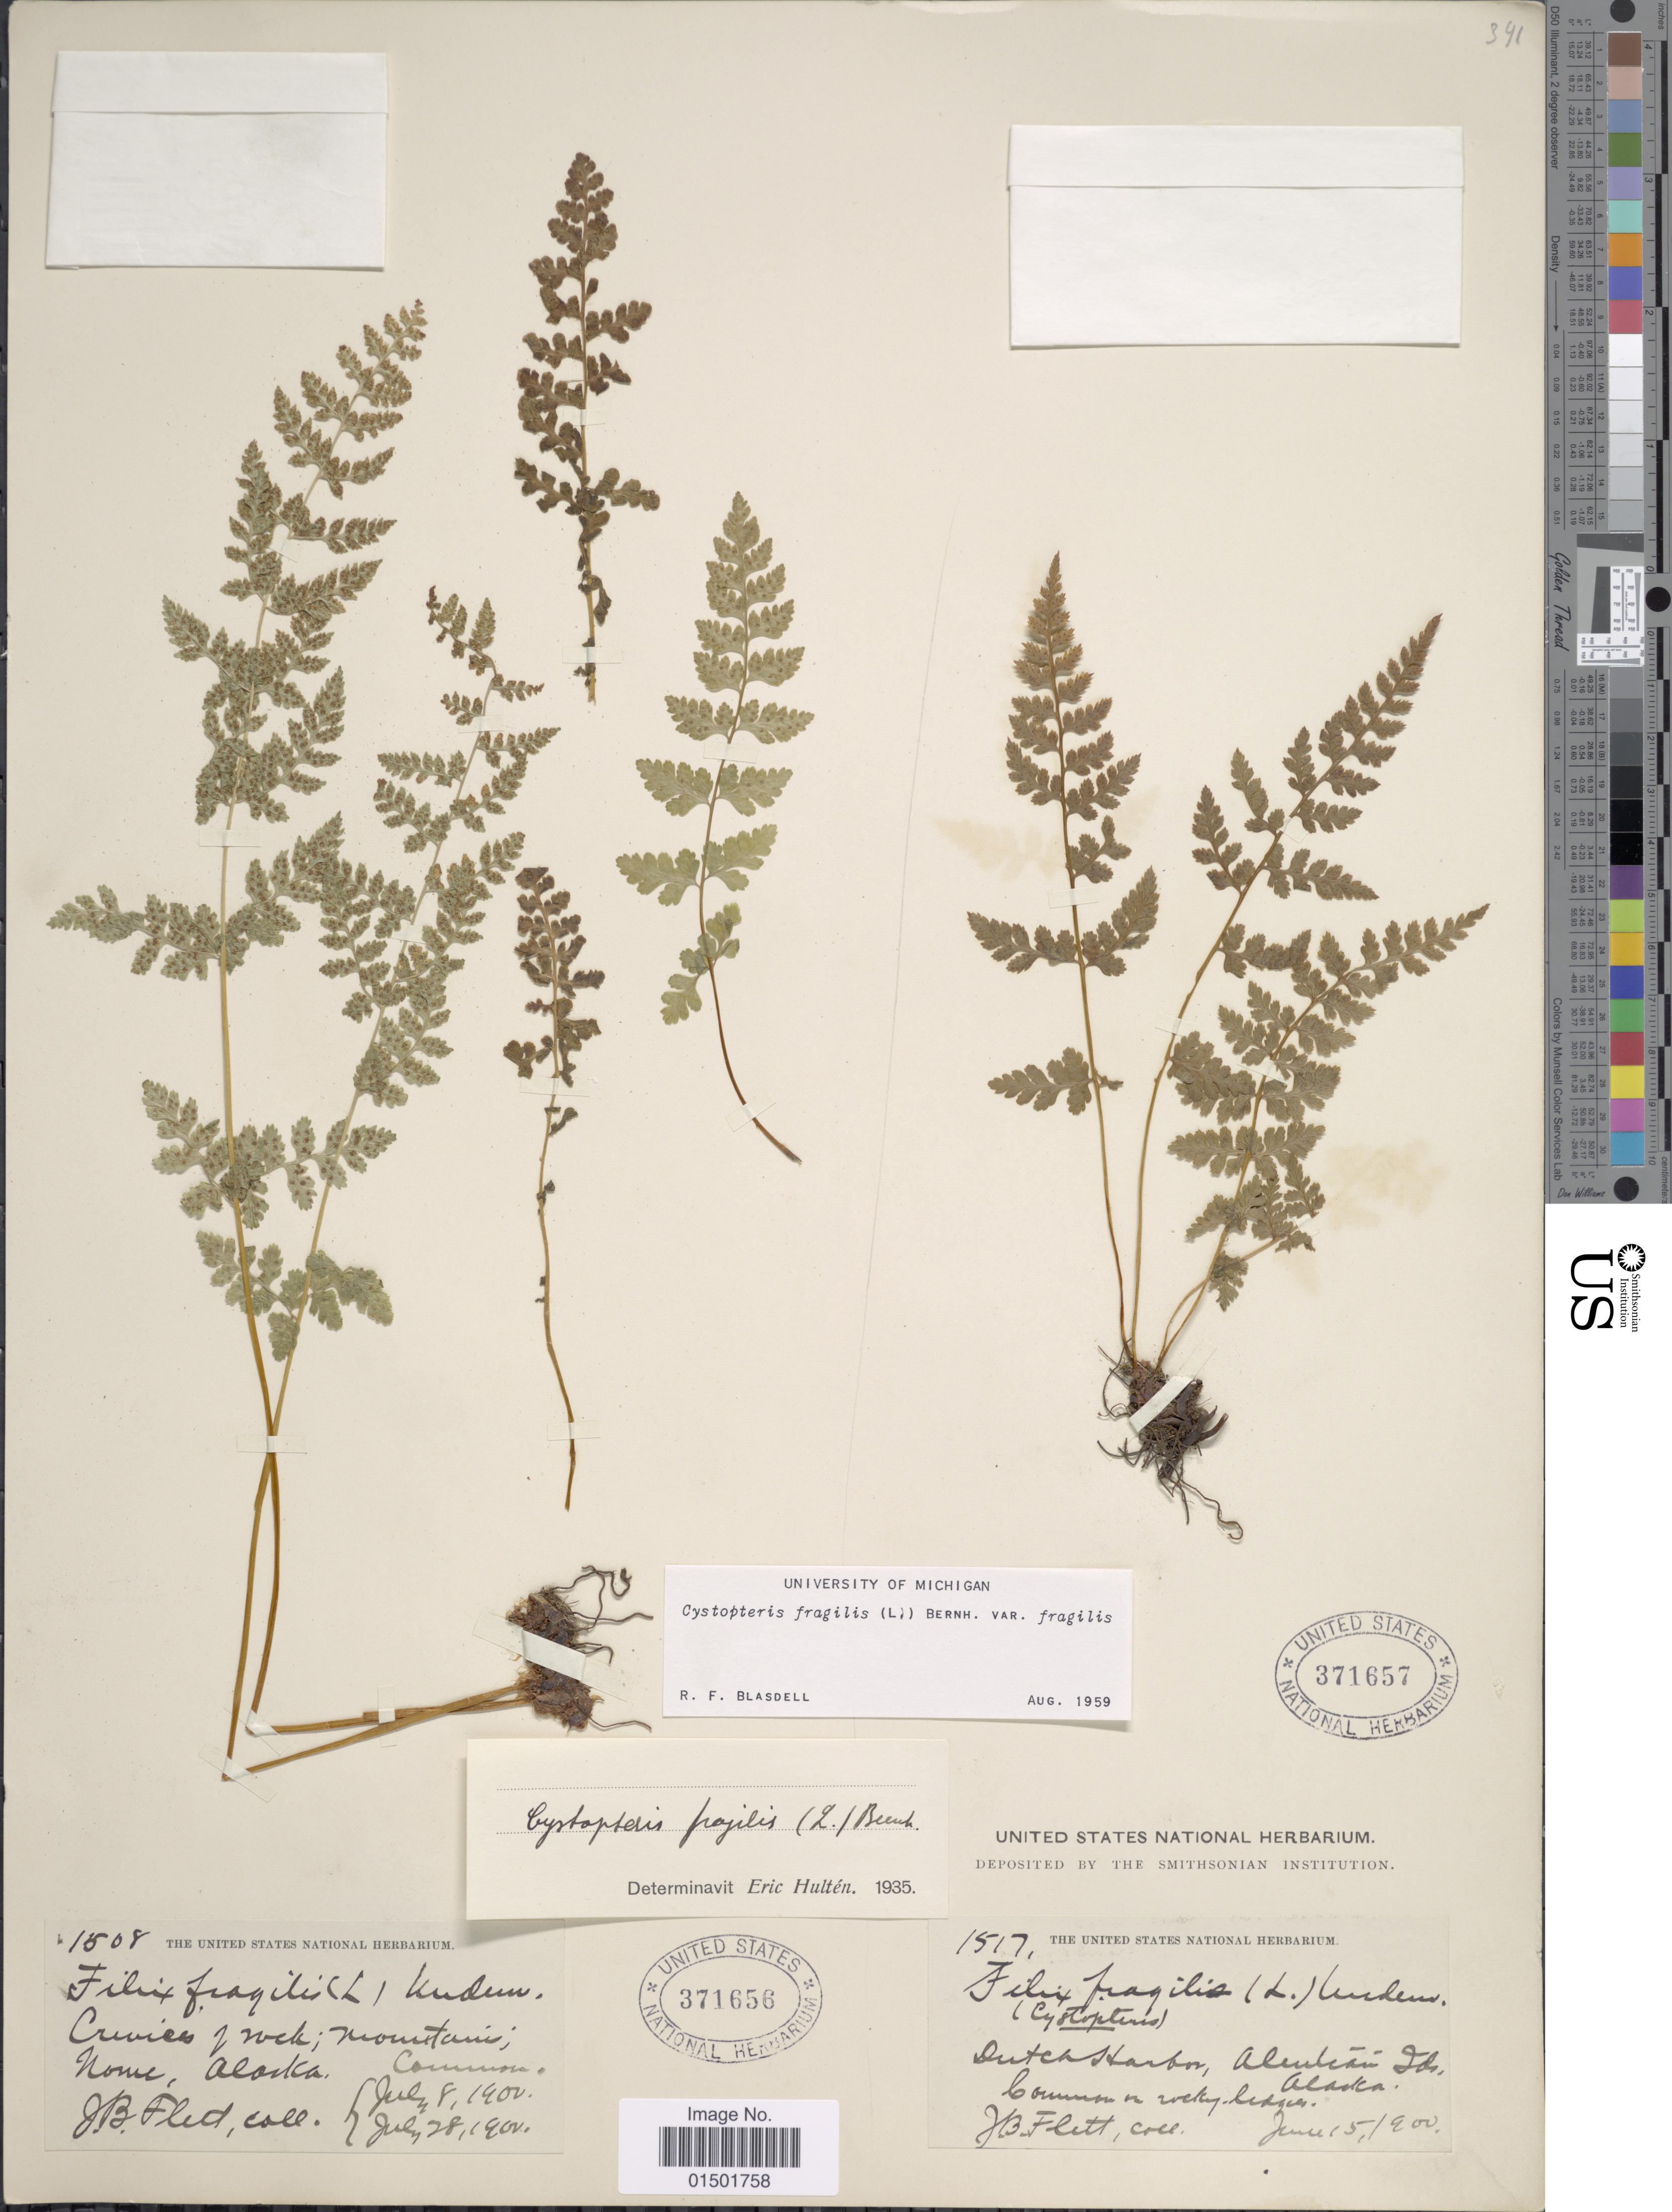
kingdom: Plantae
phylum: Tracheophyta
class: Polypodiopsida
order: Polypodiales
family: Cystopteridaceae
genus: Cystopteris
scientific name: Cystopteris fragilis var. fragilis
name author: (L.) Bernh.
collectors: J. Flett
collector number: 1508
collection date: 1900-07-08/1900-07-28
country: United States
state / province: Alaska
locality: Nome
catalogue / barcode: US 371656